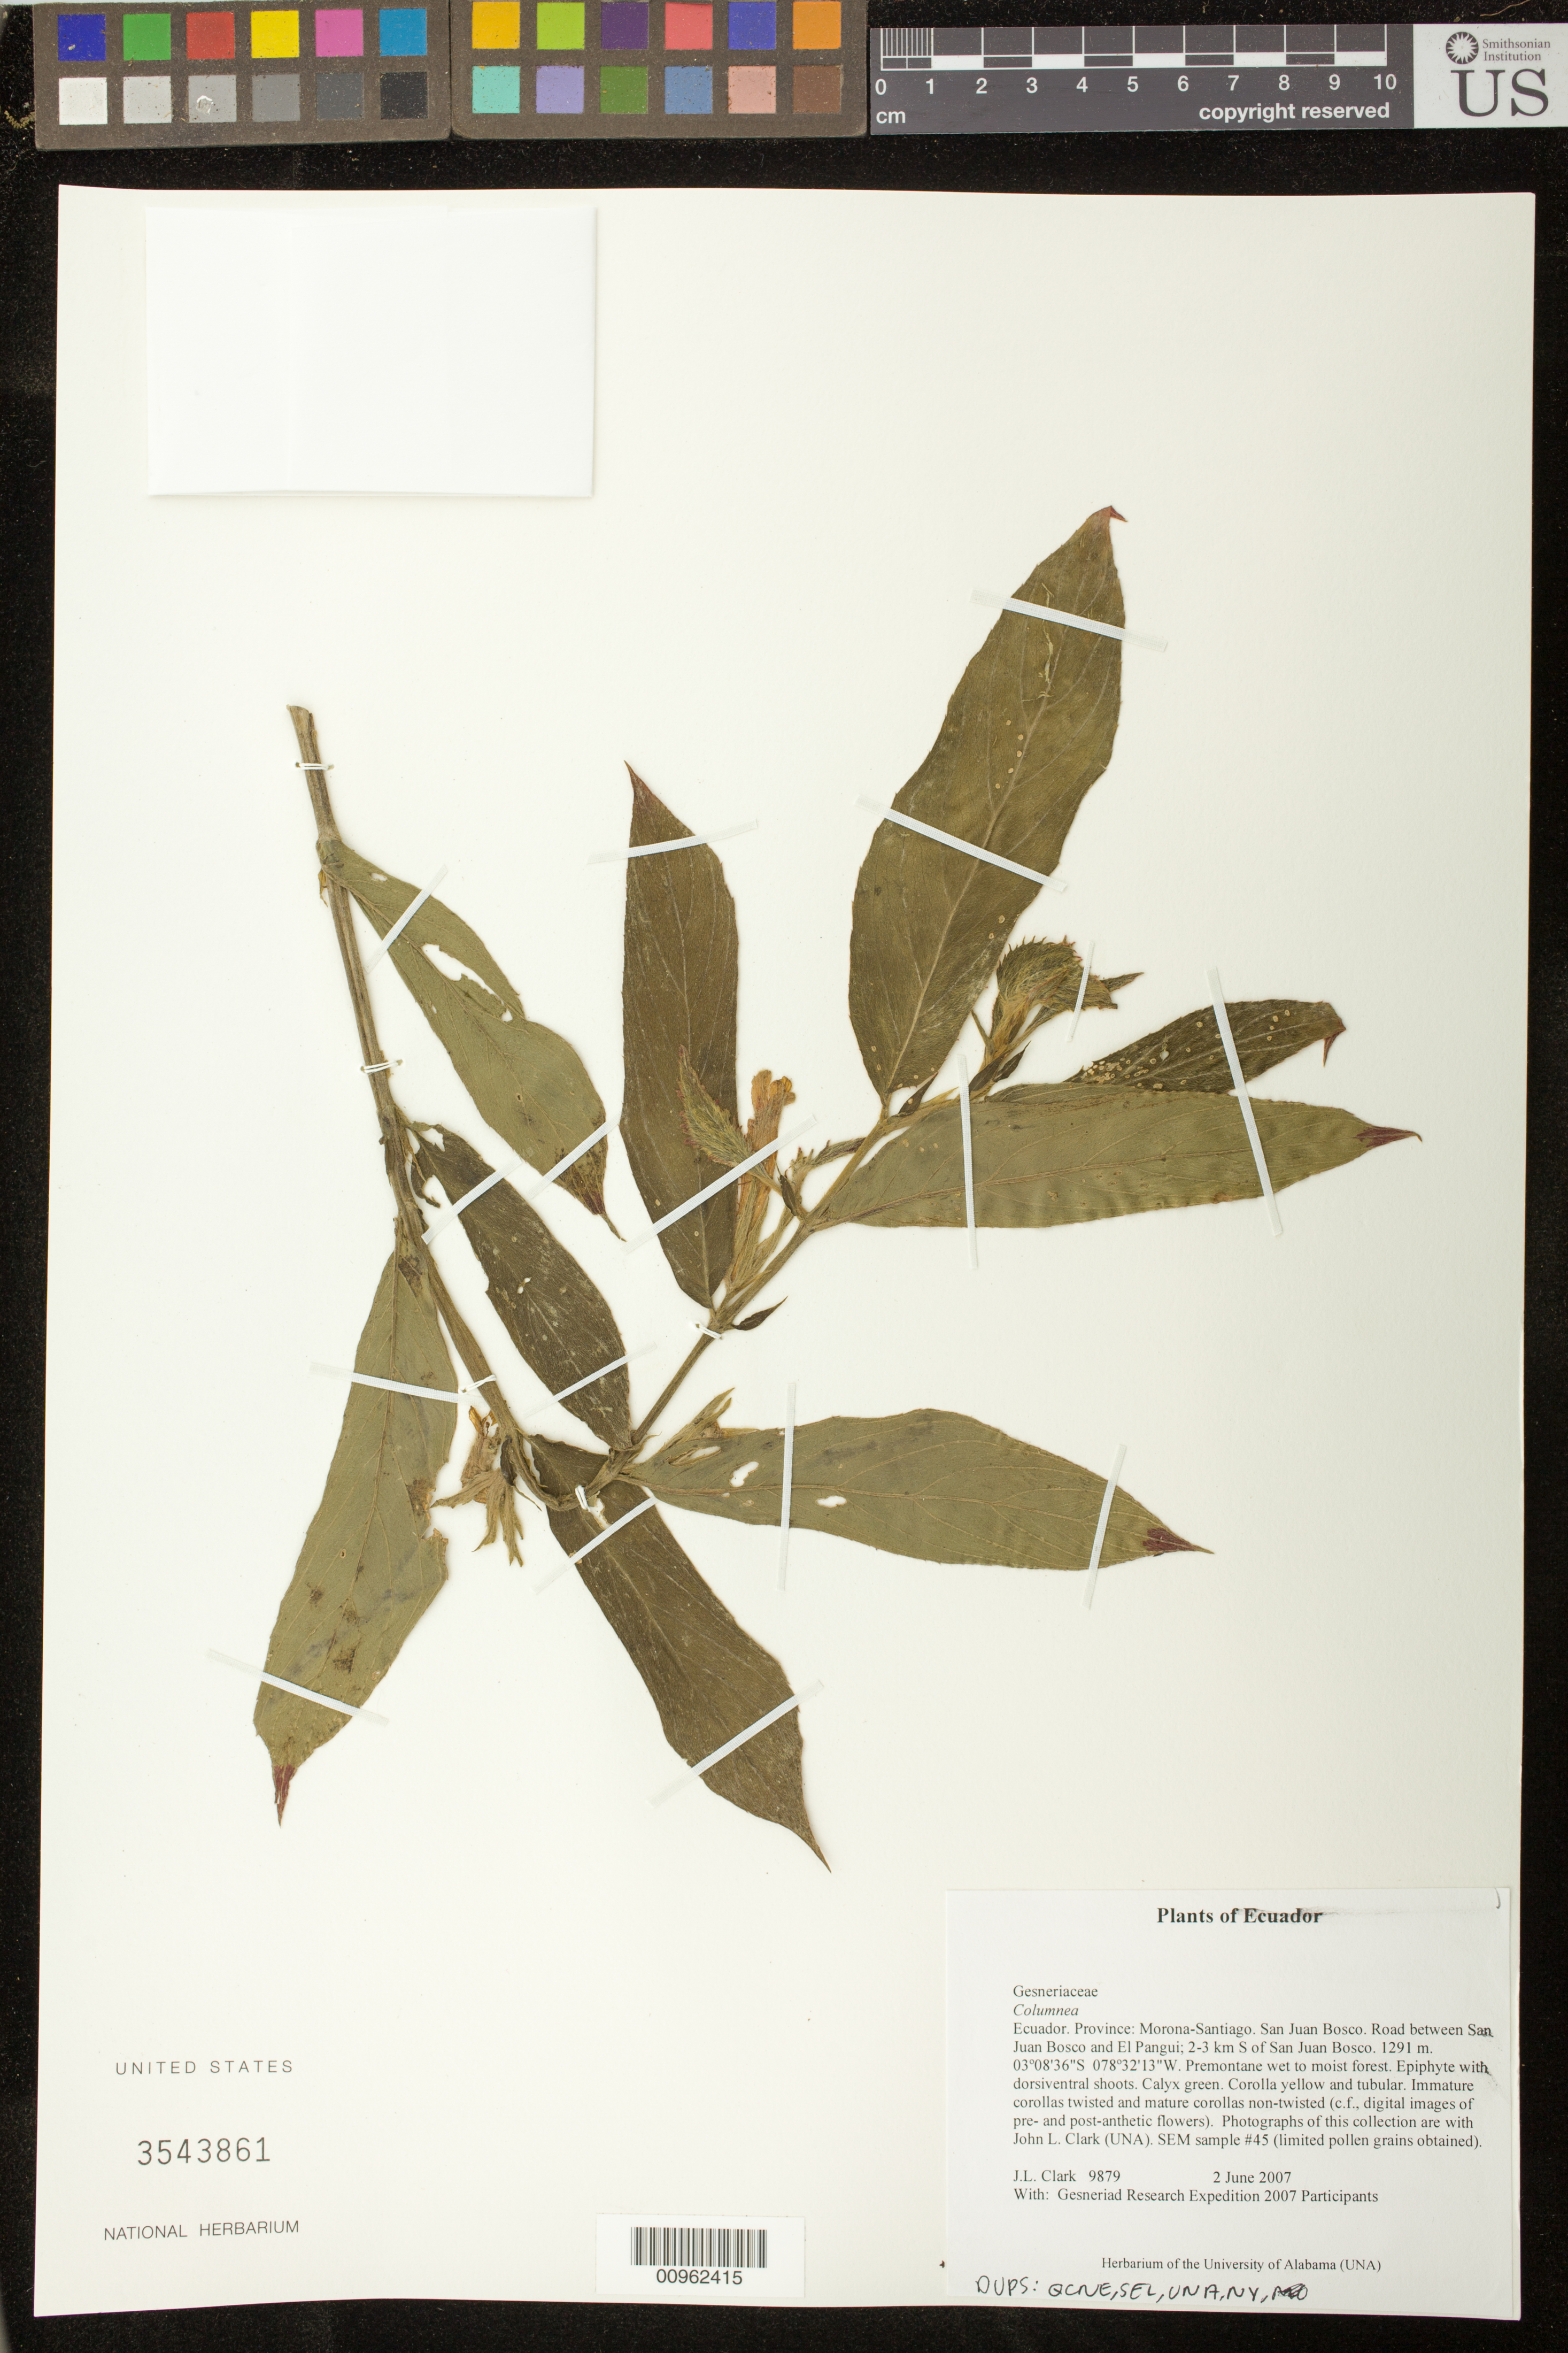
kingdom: Plantae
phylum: Tracheophyta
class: Magnoliopsida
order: Lamiales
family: Gesneriaceae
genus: Columnea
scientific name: Columnea sp.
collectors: J. L. Clark & Gesneriad Research Expedition 2007 Participants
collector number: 9879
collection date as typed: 02 Jun 2007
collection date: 2007-06-02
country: Ecuador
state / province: Morona-Santiago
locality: San Juan Bosco. Road between San Juan Bosco and El Pangui; 2-3 km S of San Juan Bosco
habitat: Premontane wet to moist forest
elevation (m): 1291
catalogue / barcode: US 3543861